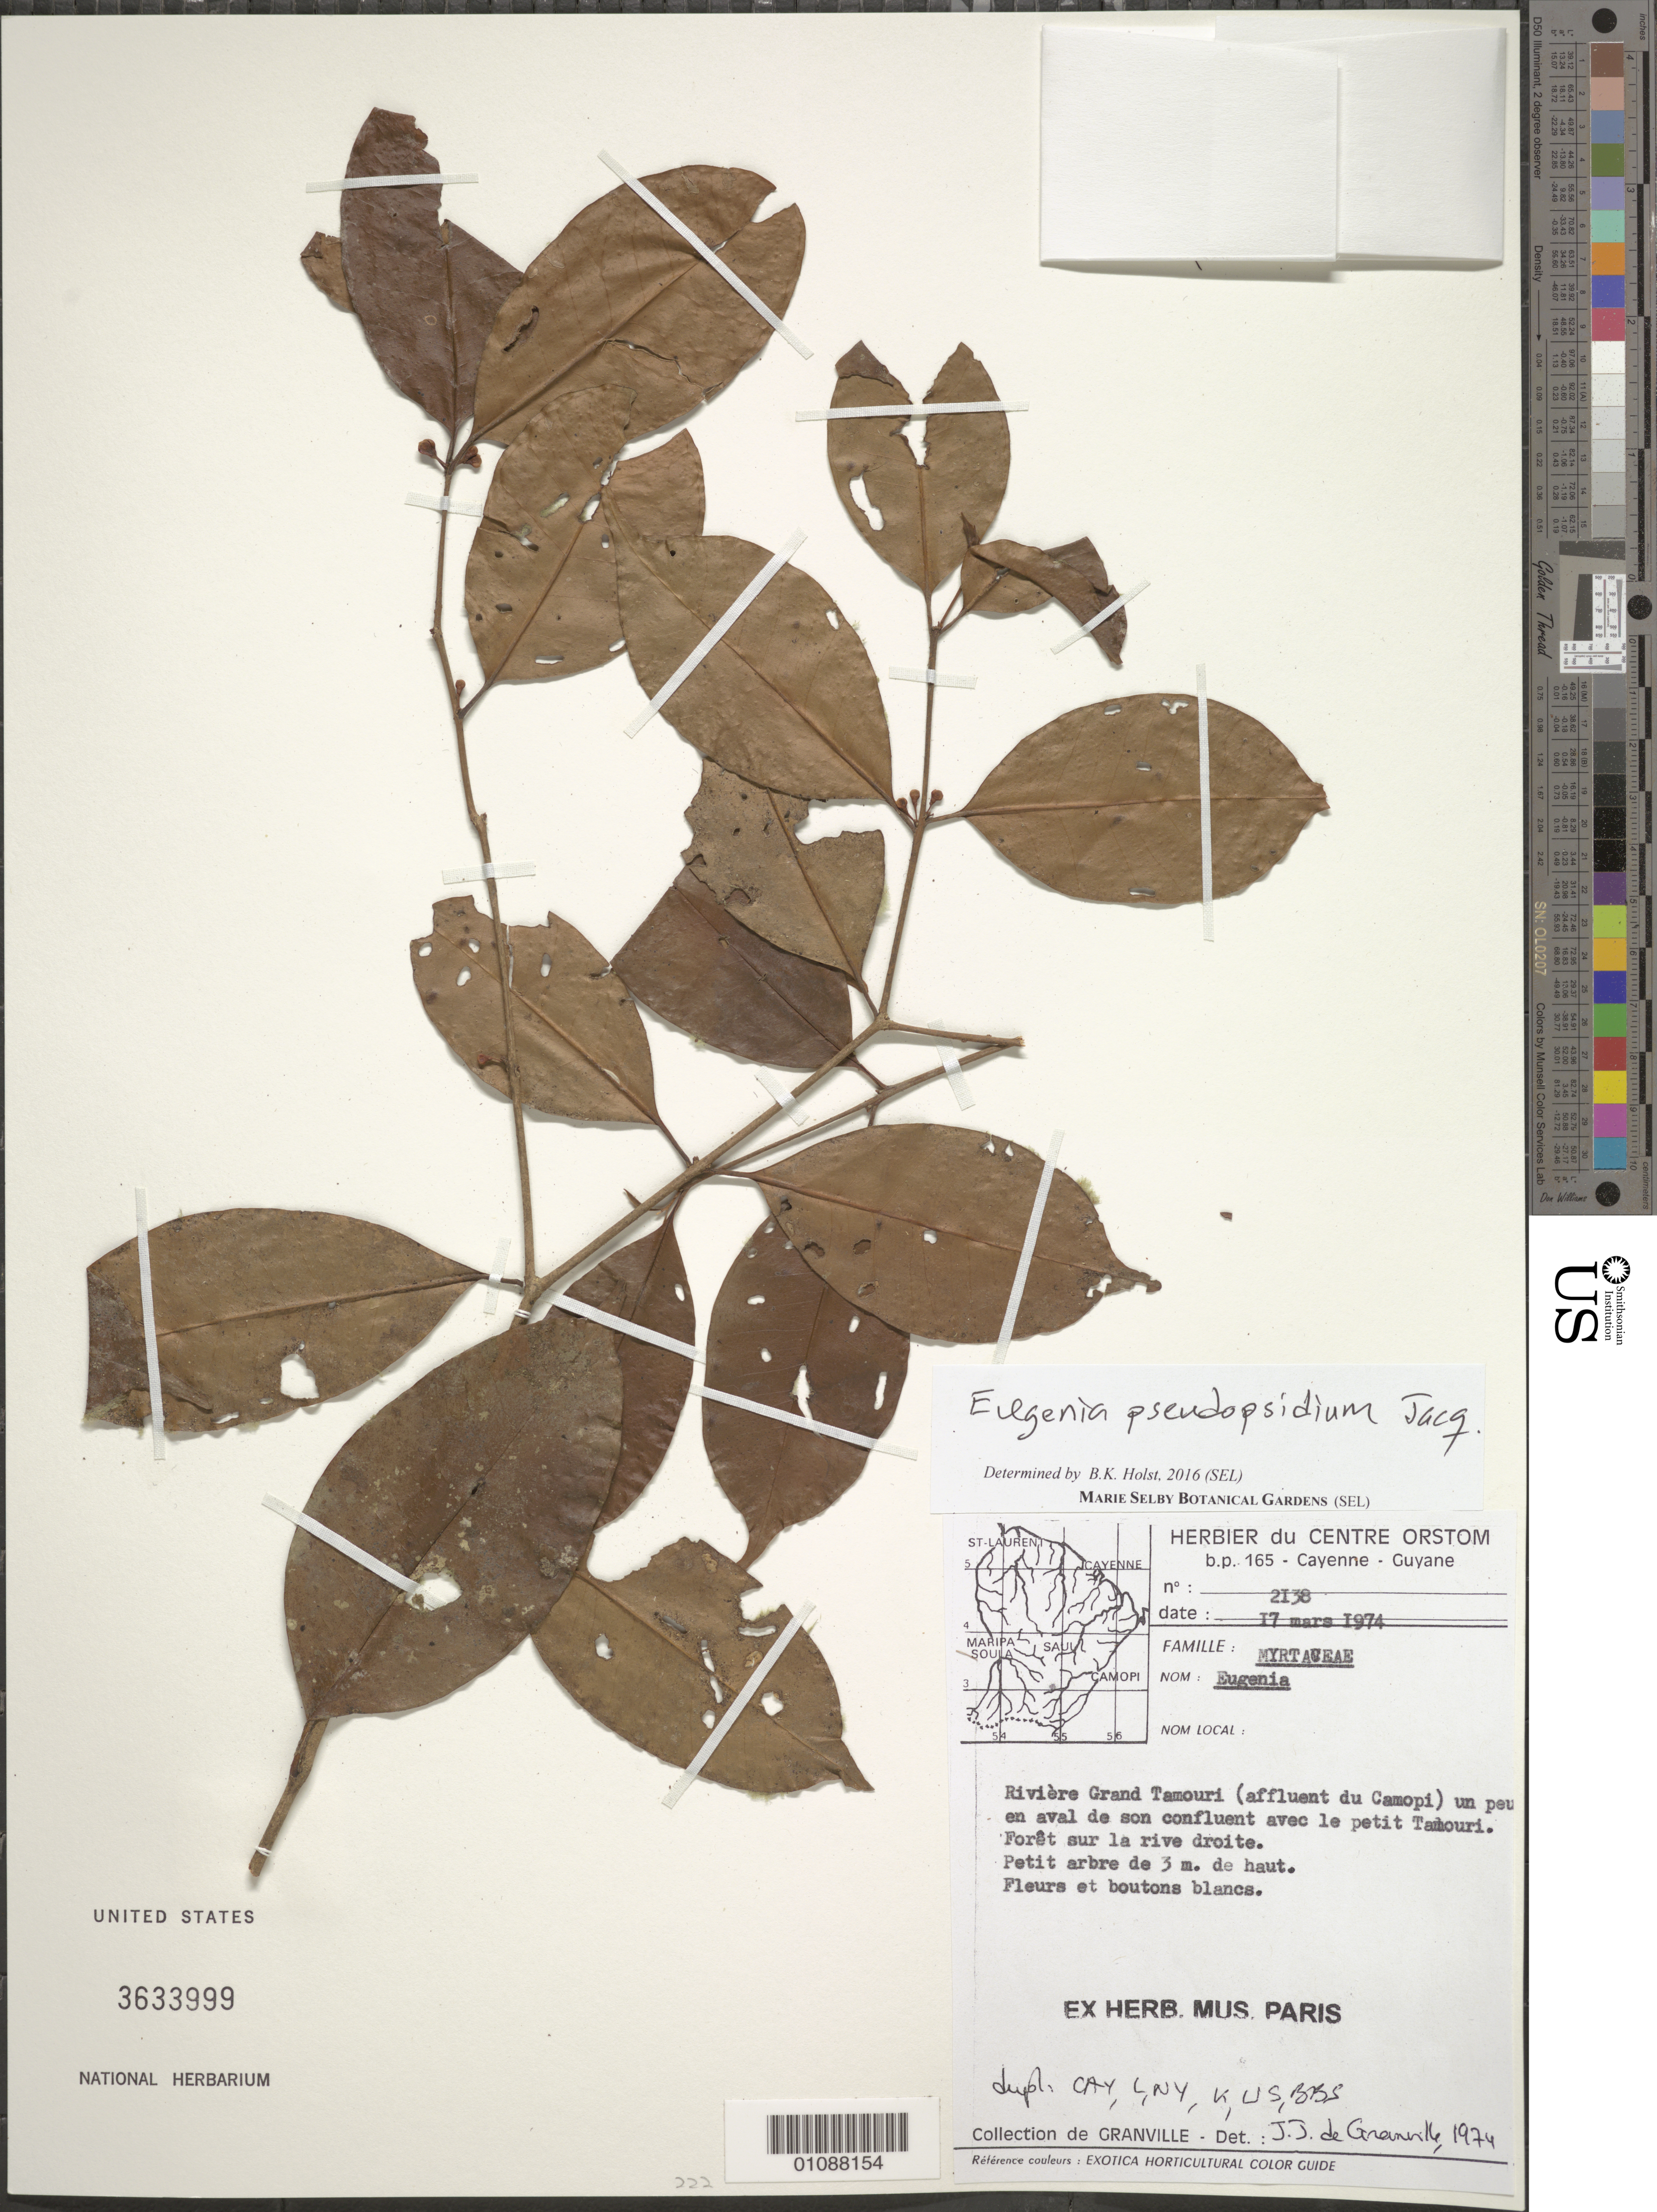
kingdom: Plantae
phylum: Tracheophyta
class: Magnoliopsida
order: Myrtales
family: Myrtaceae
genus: Eugenia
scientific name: Eugenia pseudopsidium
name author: Jacq.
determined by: Holst, Bruce K.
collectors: J.-J. de Granville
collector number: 2138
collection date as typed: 17-Mar-74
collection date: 1974-03-17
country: French Guiana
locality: Rivière Grand Tamouri (affl. Camopi) un peu en aval de son confluent avec le petit Tamouri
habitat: Foret sur la rive droite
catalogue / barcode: US 3633999